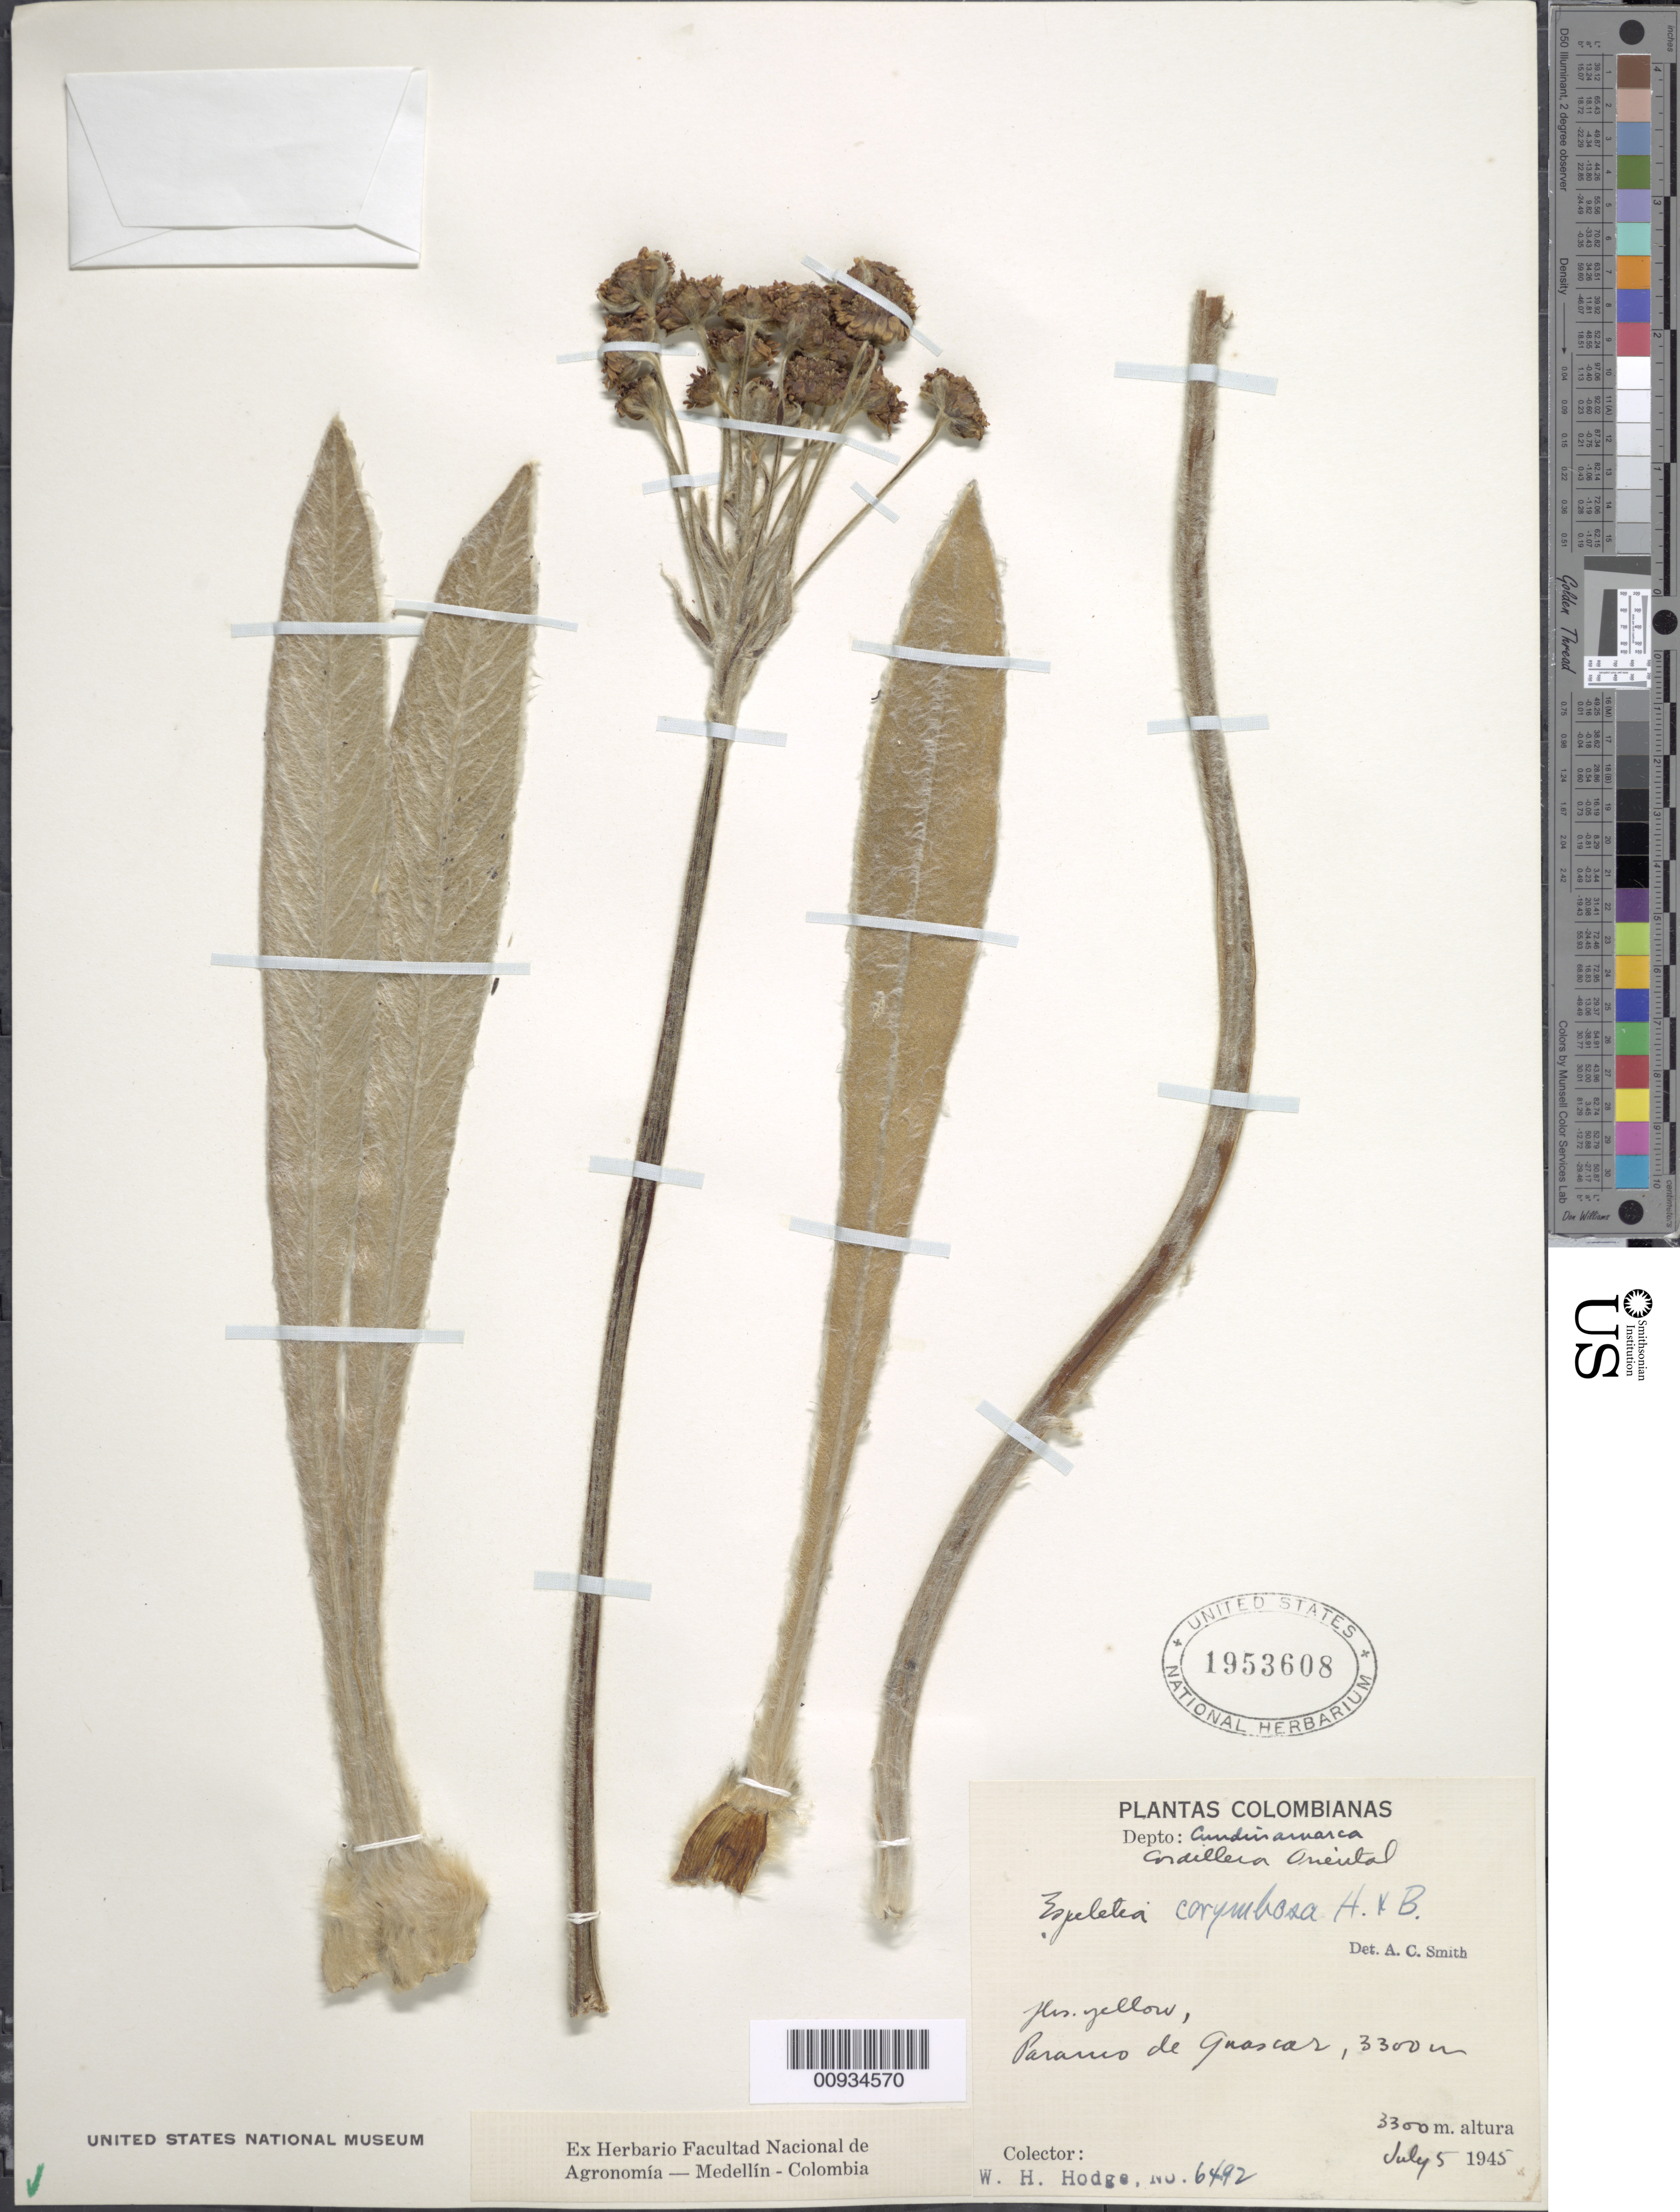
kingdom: Plantae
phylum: Tracheophyta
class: Magnoliopsida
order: Asterales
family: Asteraceae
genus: Espeletiopsis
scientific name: Espeletiopsis corymbosa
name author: (Humb. & Bonpl.) Cuatrec.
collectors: W. Hodge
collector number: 6492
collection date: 1945-07-05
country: Colombia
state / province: Cundinamarca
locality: Páramo de Guasca.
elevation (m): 3300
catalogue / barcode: US 1953608